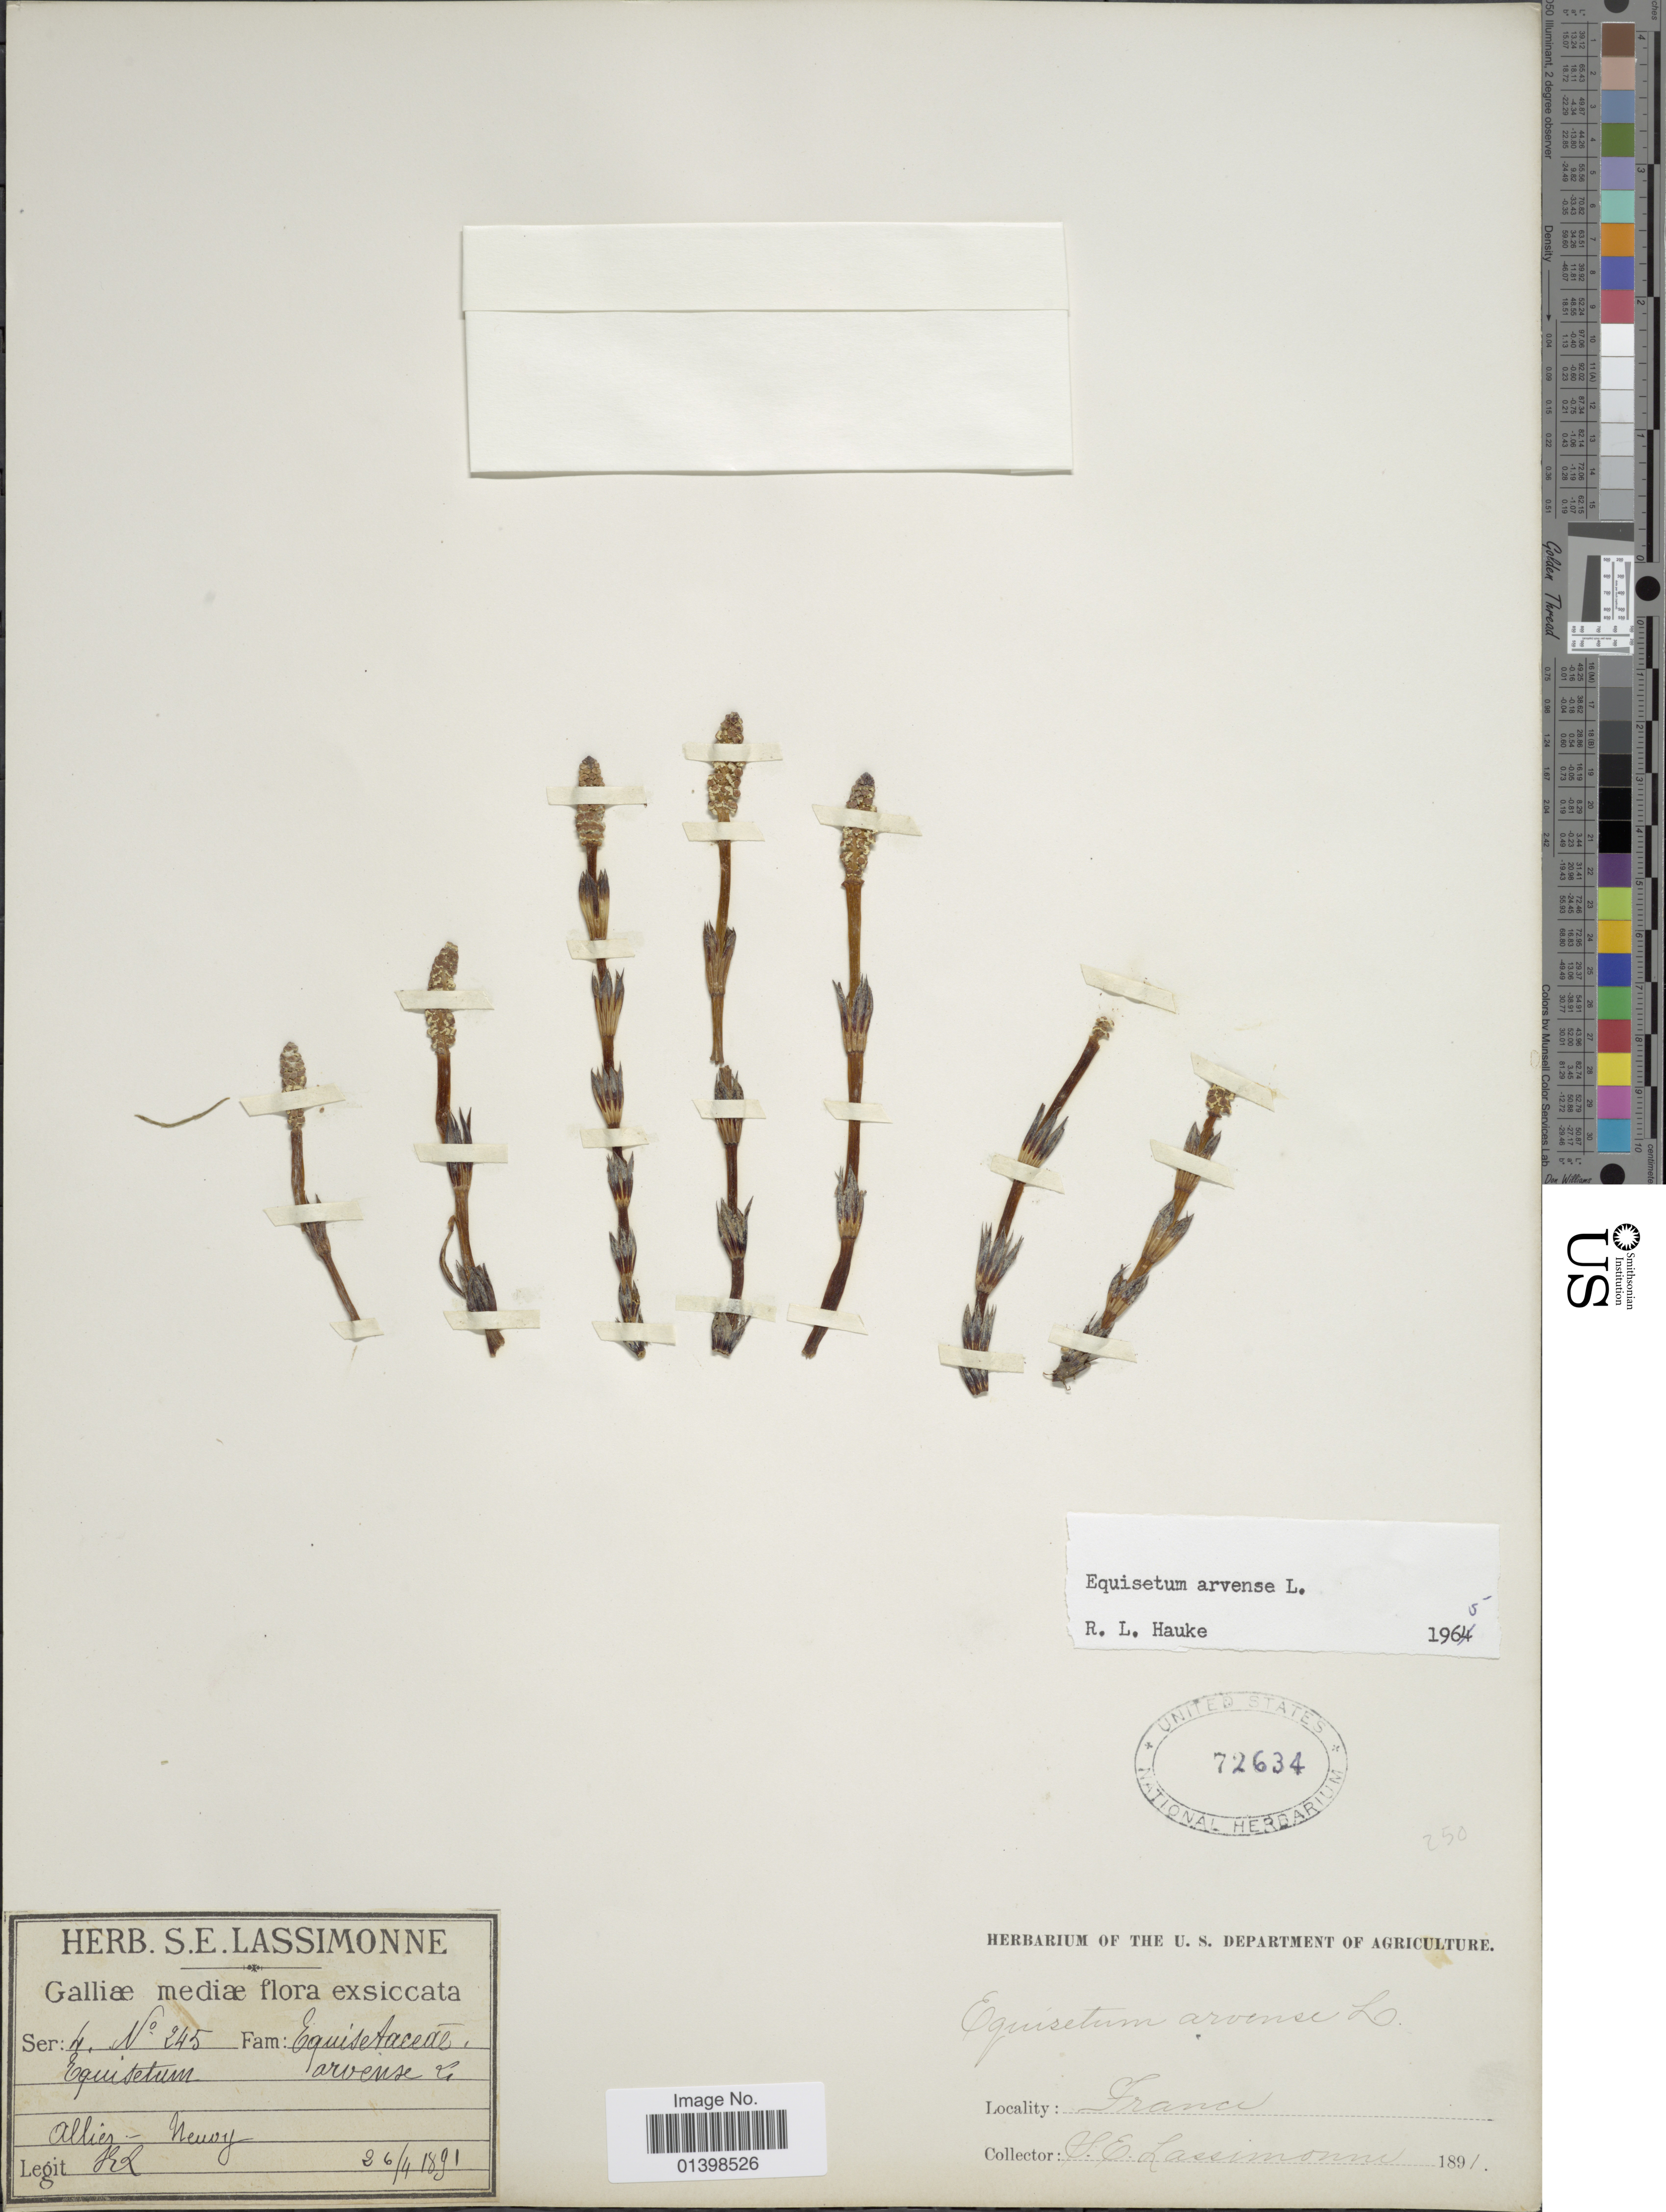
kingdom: Plantae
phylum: Tracheophyta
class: Polypodiopsida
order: Equisetales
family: Equisetaceae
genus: Equisetum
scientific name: Equisetum arvense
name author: L.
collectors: S. Lassimonne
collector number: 245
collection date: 1891-04-26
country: France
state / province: Auvergne-Rhône-Alpes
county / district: Allier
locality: Allier - Neuvy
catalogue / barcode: US 72634